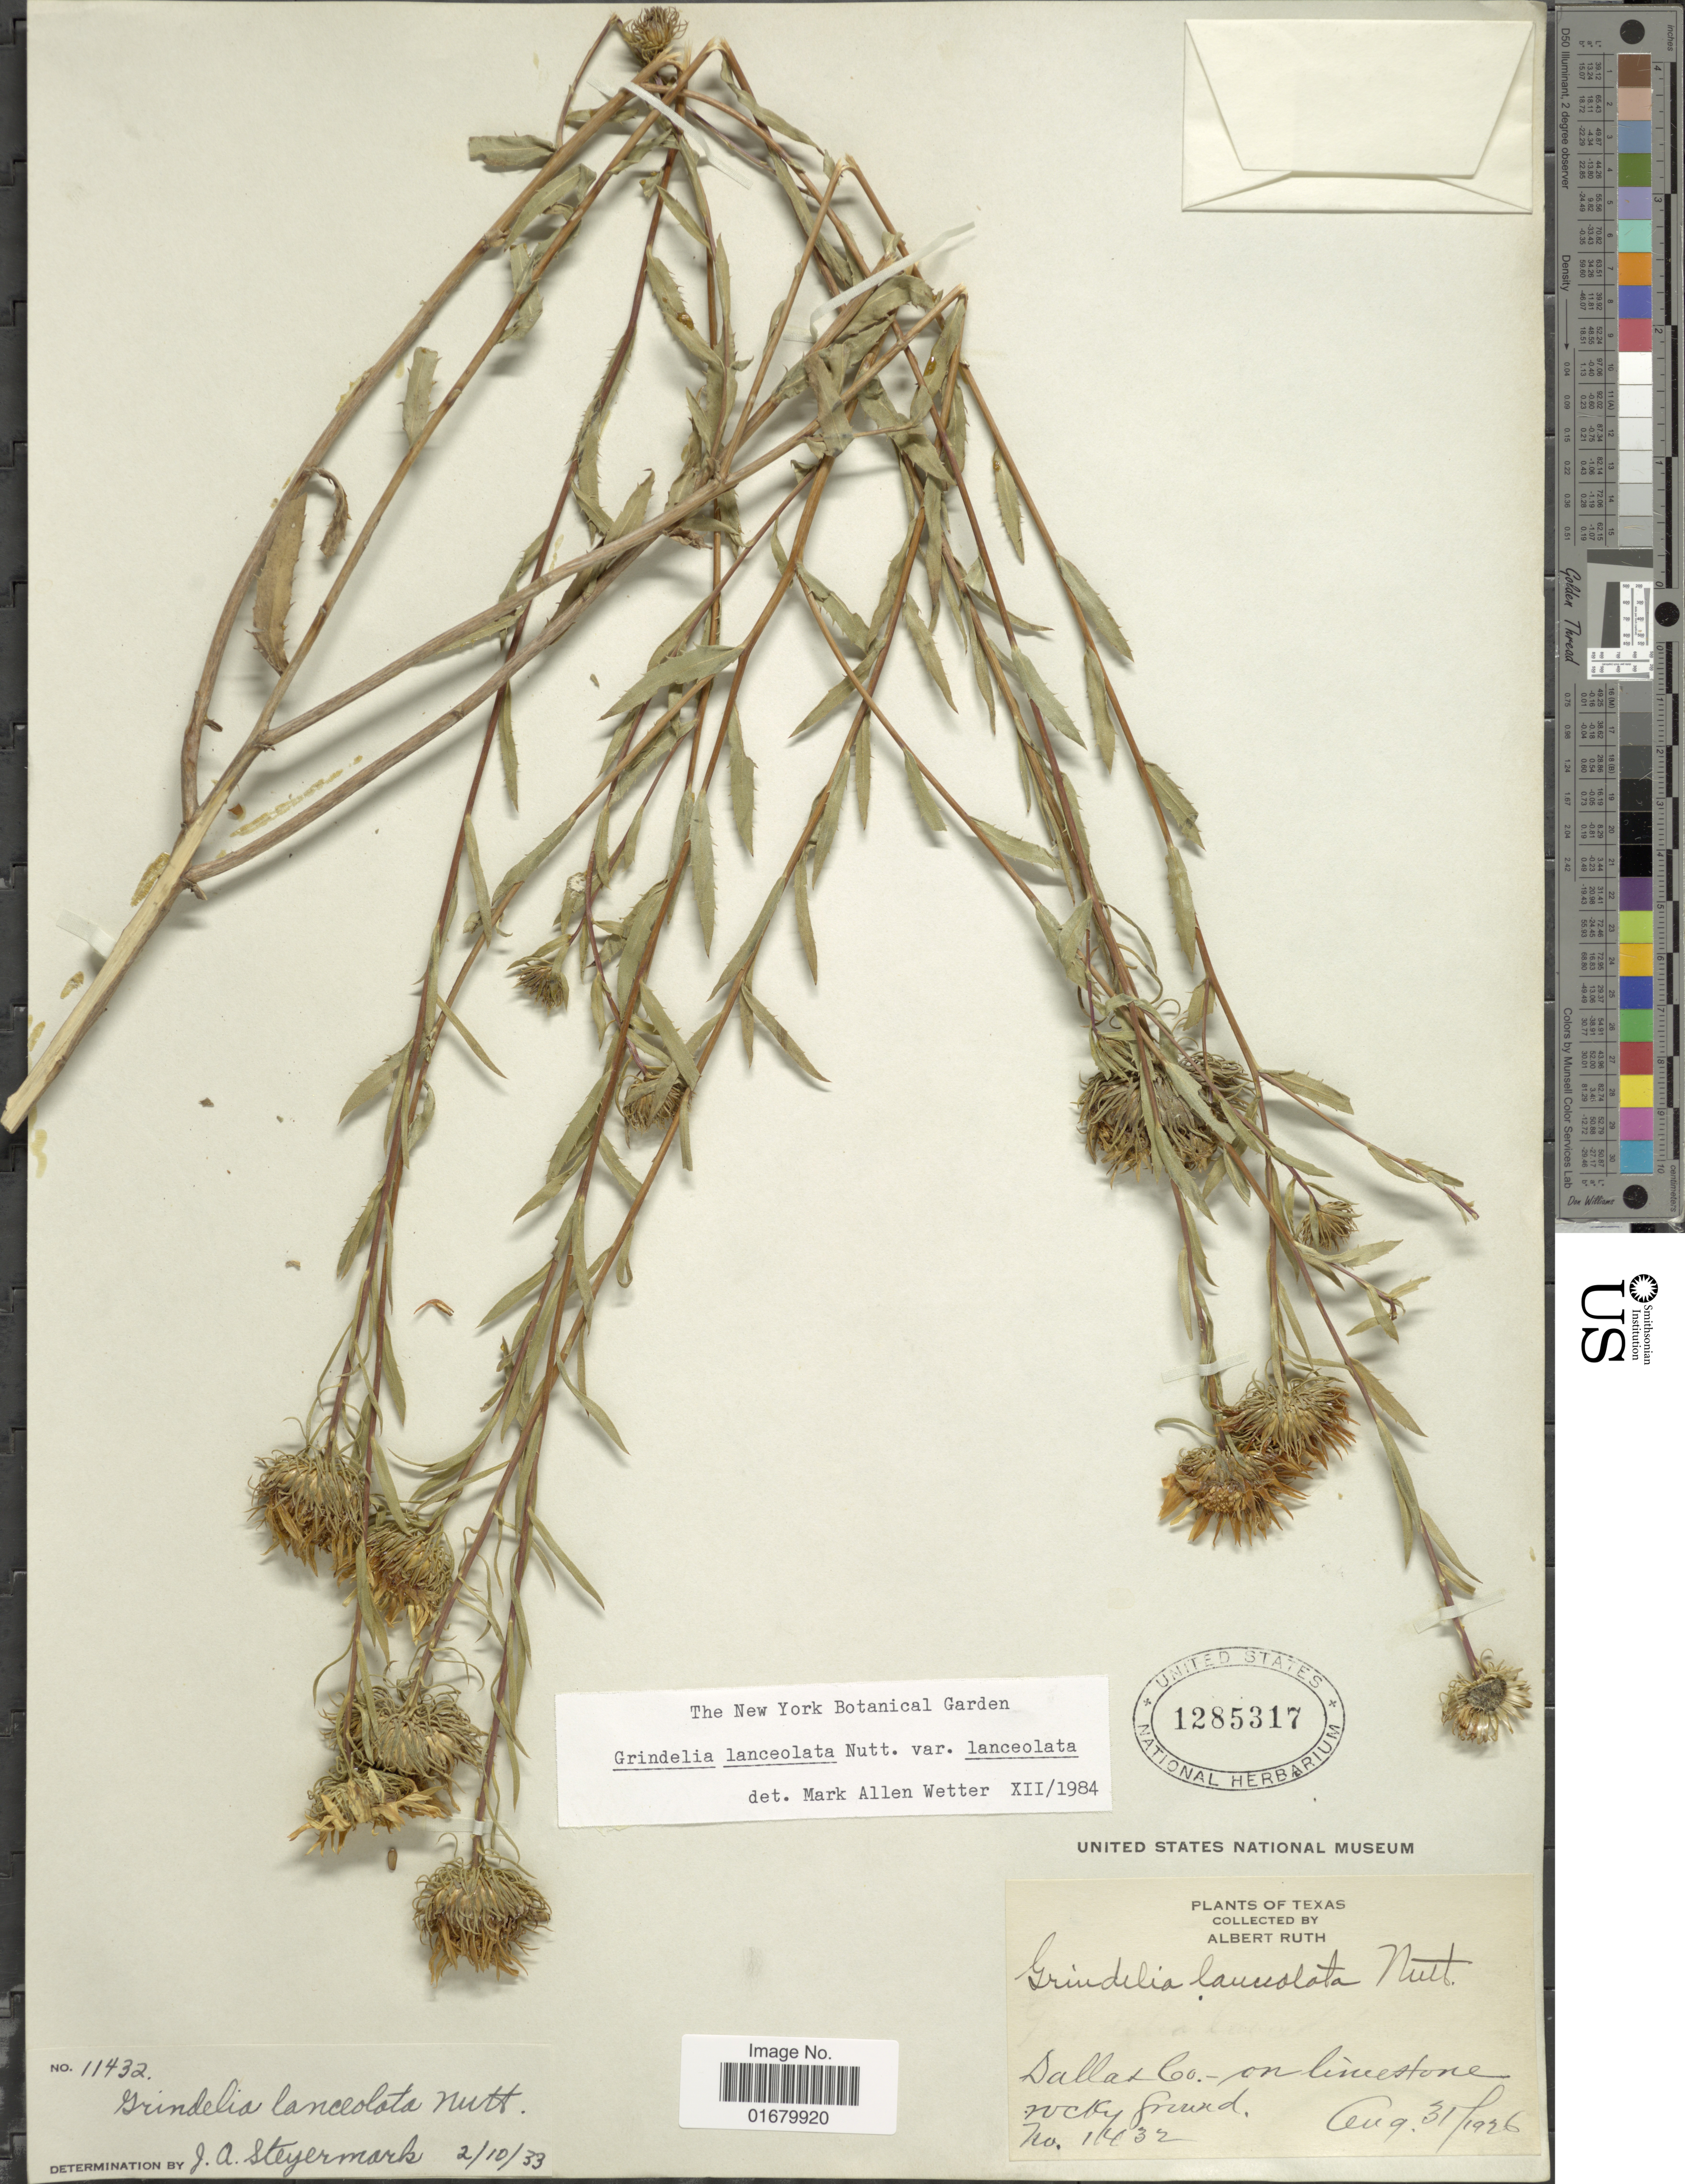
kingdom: Plantae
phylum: Tracheophyta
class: Magnoliopsida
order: Asterales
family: Asteraceae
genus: Grindelia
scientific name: Grindelia lanceolata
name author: Nutt.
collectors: A. Ruth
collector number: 1432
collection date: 1926-08-31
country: United States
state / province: Texas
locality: Dallas Co.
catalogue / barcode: US 1285317